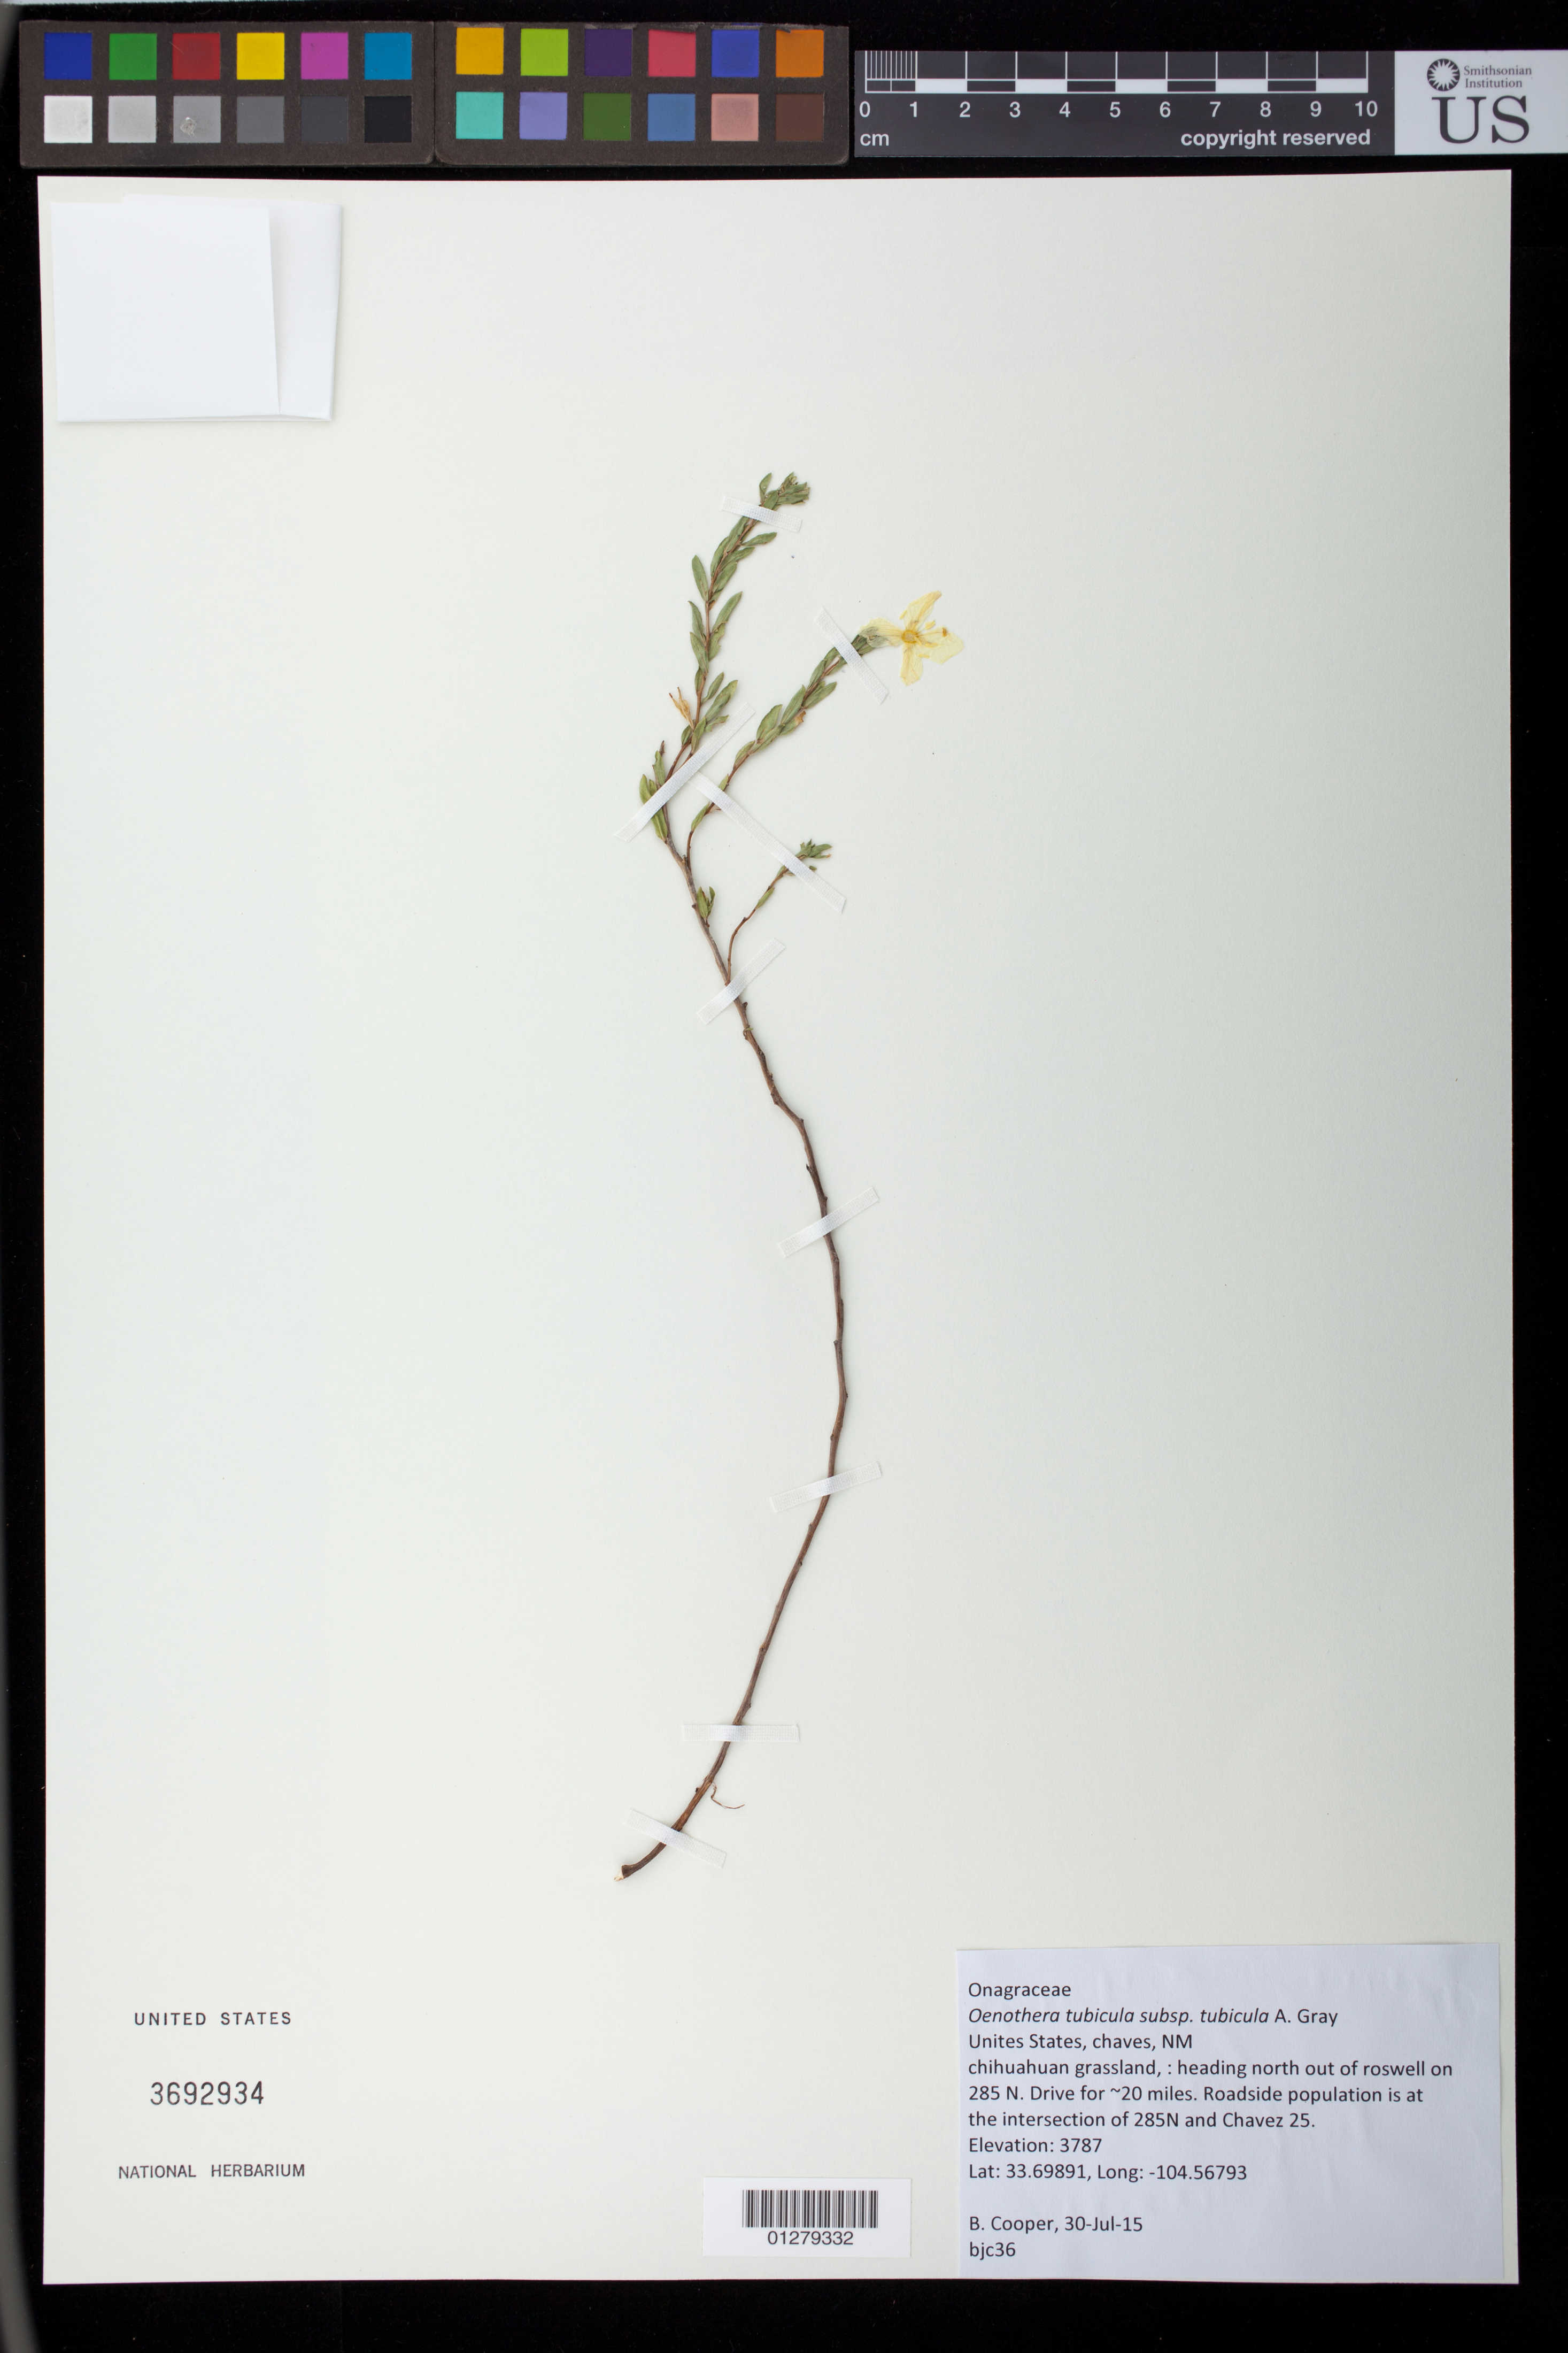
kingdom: Plantae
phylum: Tracheophyta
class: Magnoliopsida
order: Myrtales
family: Onagraceae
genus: Oenothera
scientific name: Oenothera tubicula subsp. tubicula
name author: A. Gray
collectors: B. J. Cooper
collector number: BJC 36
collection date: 2015-07-30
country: United States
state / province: New Mexico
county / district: Chaves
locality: Approx. 20 miles north of roswell on 285 N, roadside at the intersection of 285N and Chavez 25.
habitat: Chihuahuan grassland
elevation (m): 3787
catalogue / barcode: US 3692934